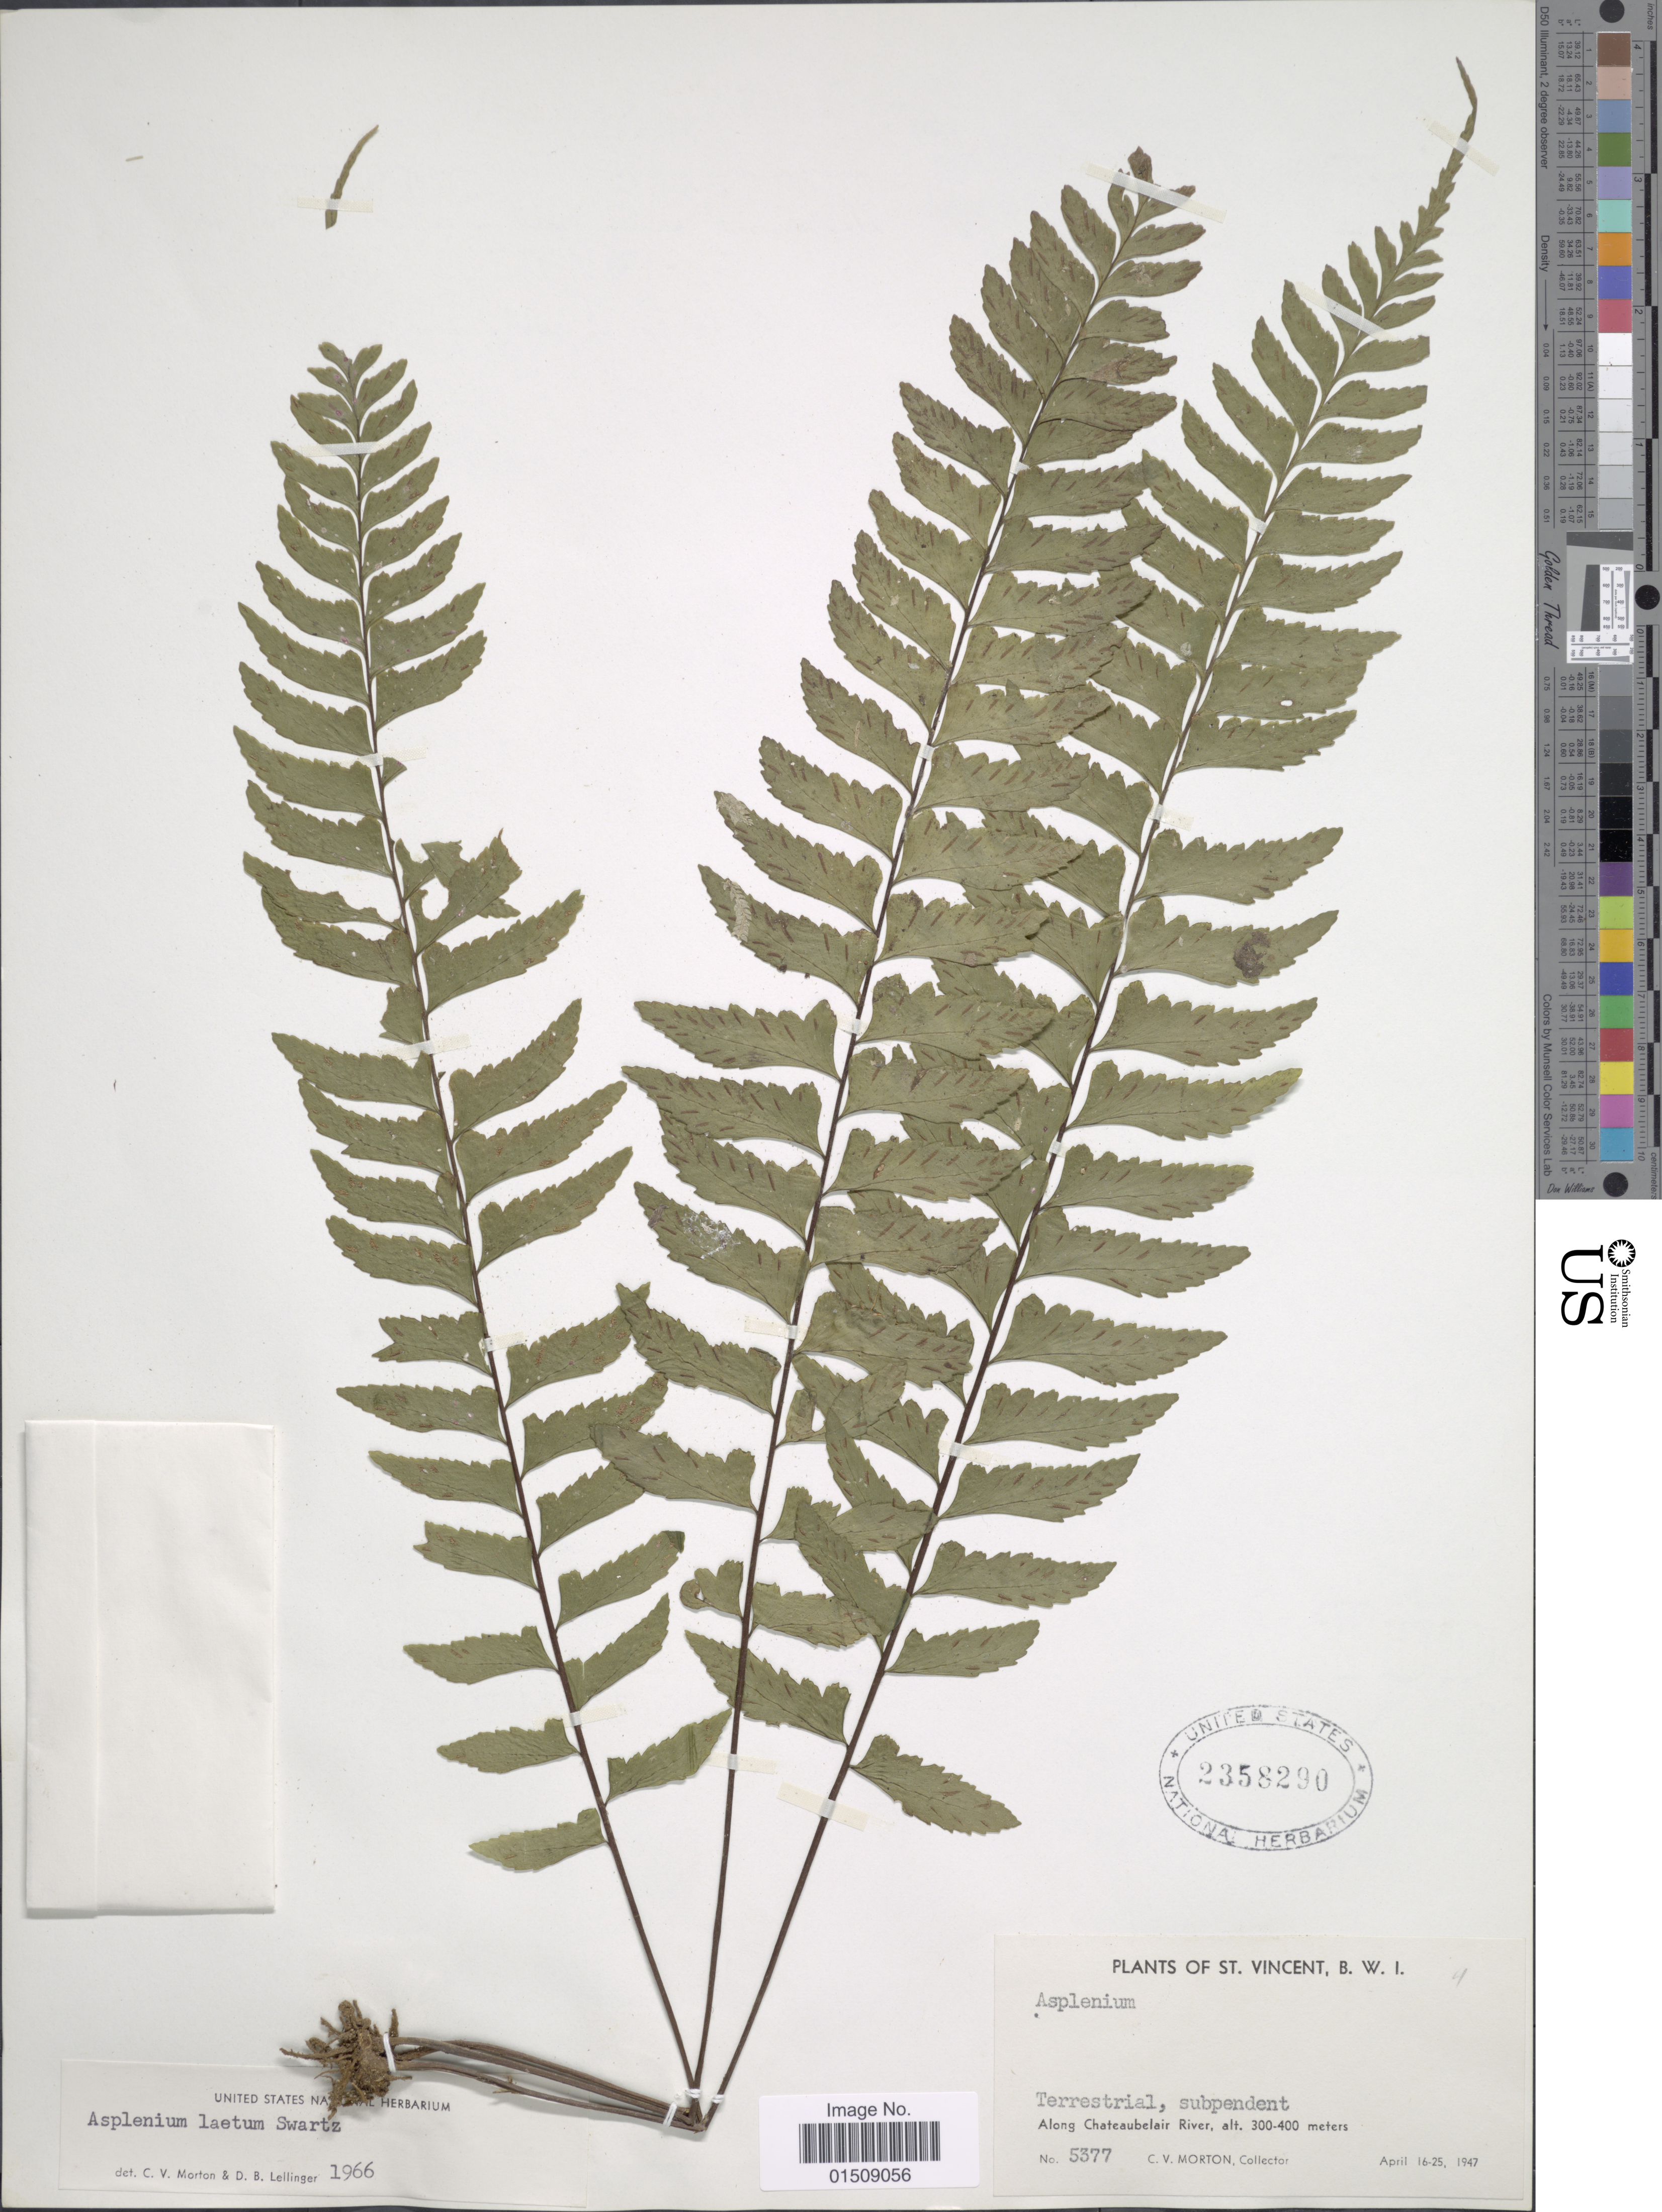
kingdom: Plantae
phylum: Tracheophyta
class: Polypodiopsida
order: Polypodiales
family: Aspleniaceae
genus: Asplenium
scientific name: Asplenium laetum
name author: Sw.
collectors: C. V. Morton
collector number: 5377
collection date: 1947-04-16/1947-04-25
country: St. Vincent - Grenadines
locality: St. Vincent, B.W.I. Along Chateaubelair River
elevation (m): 300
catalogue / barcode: US 2358290